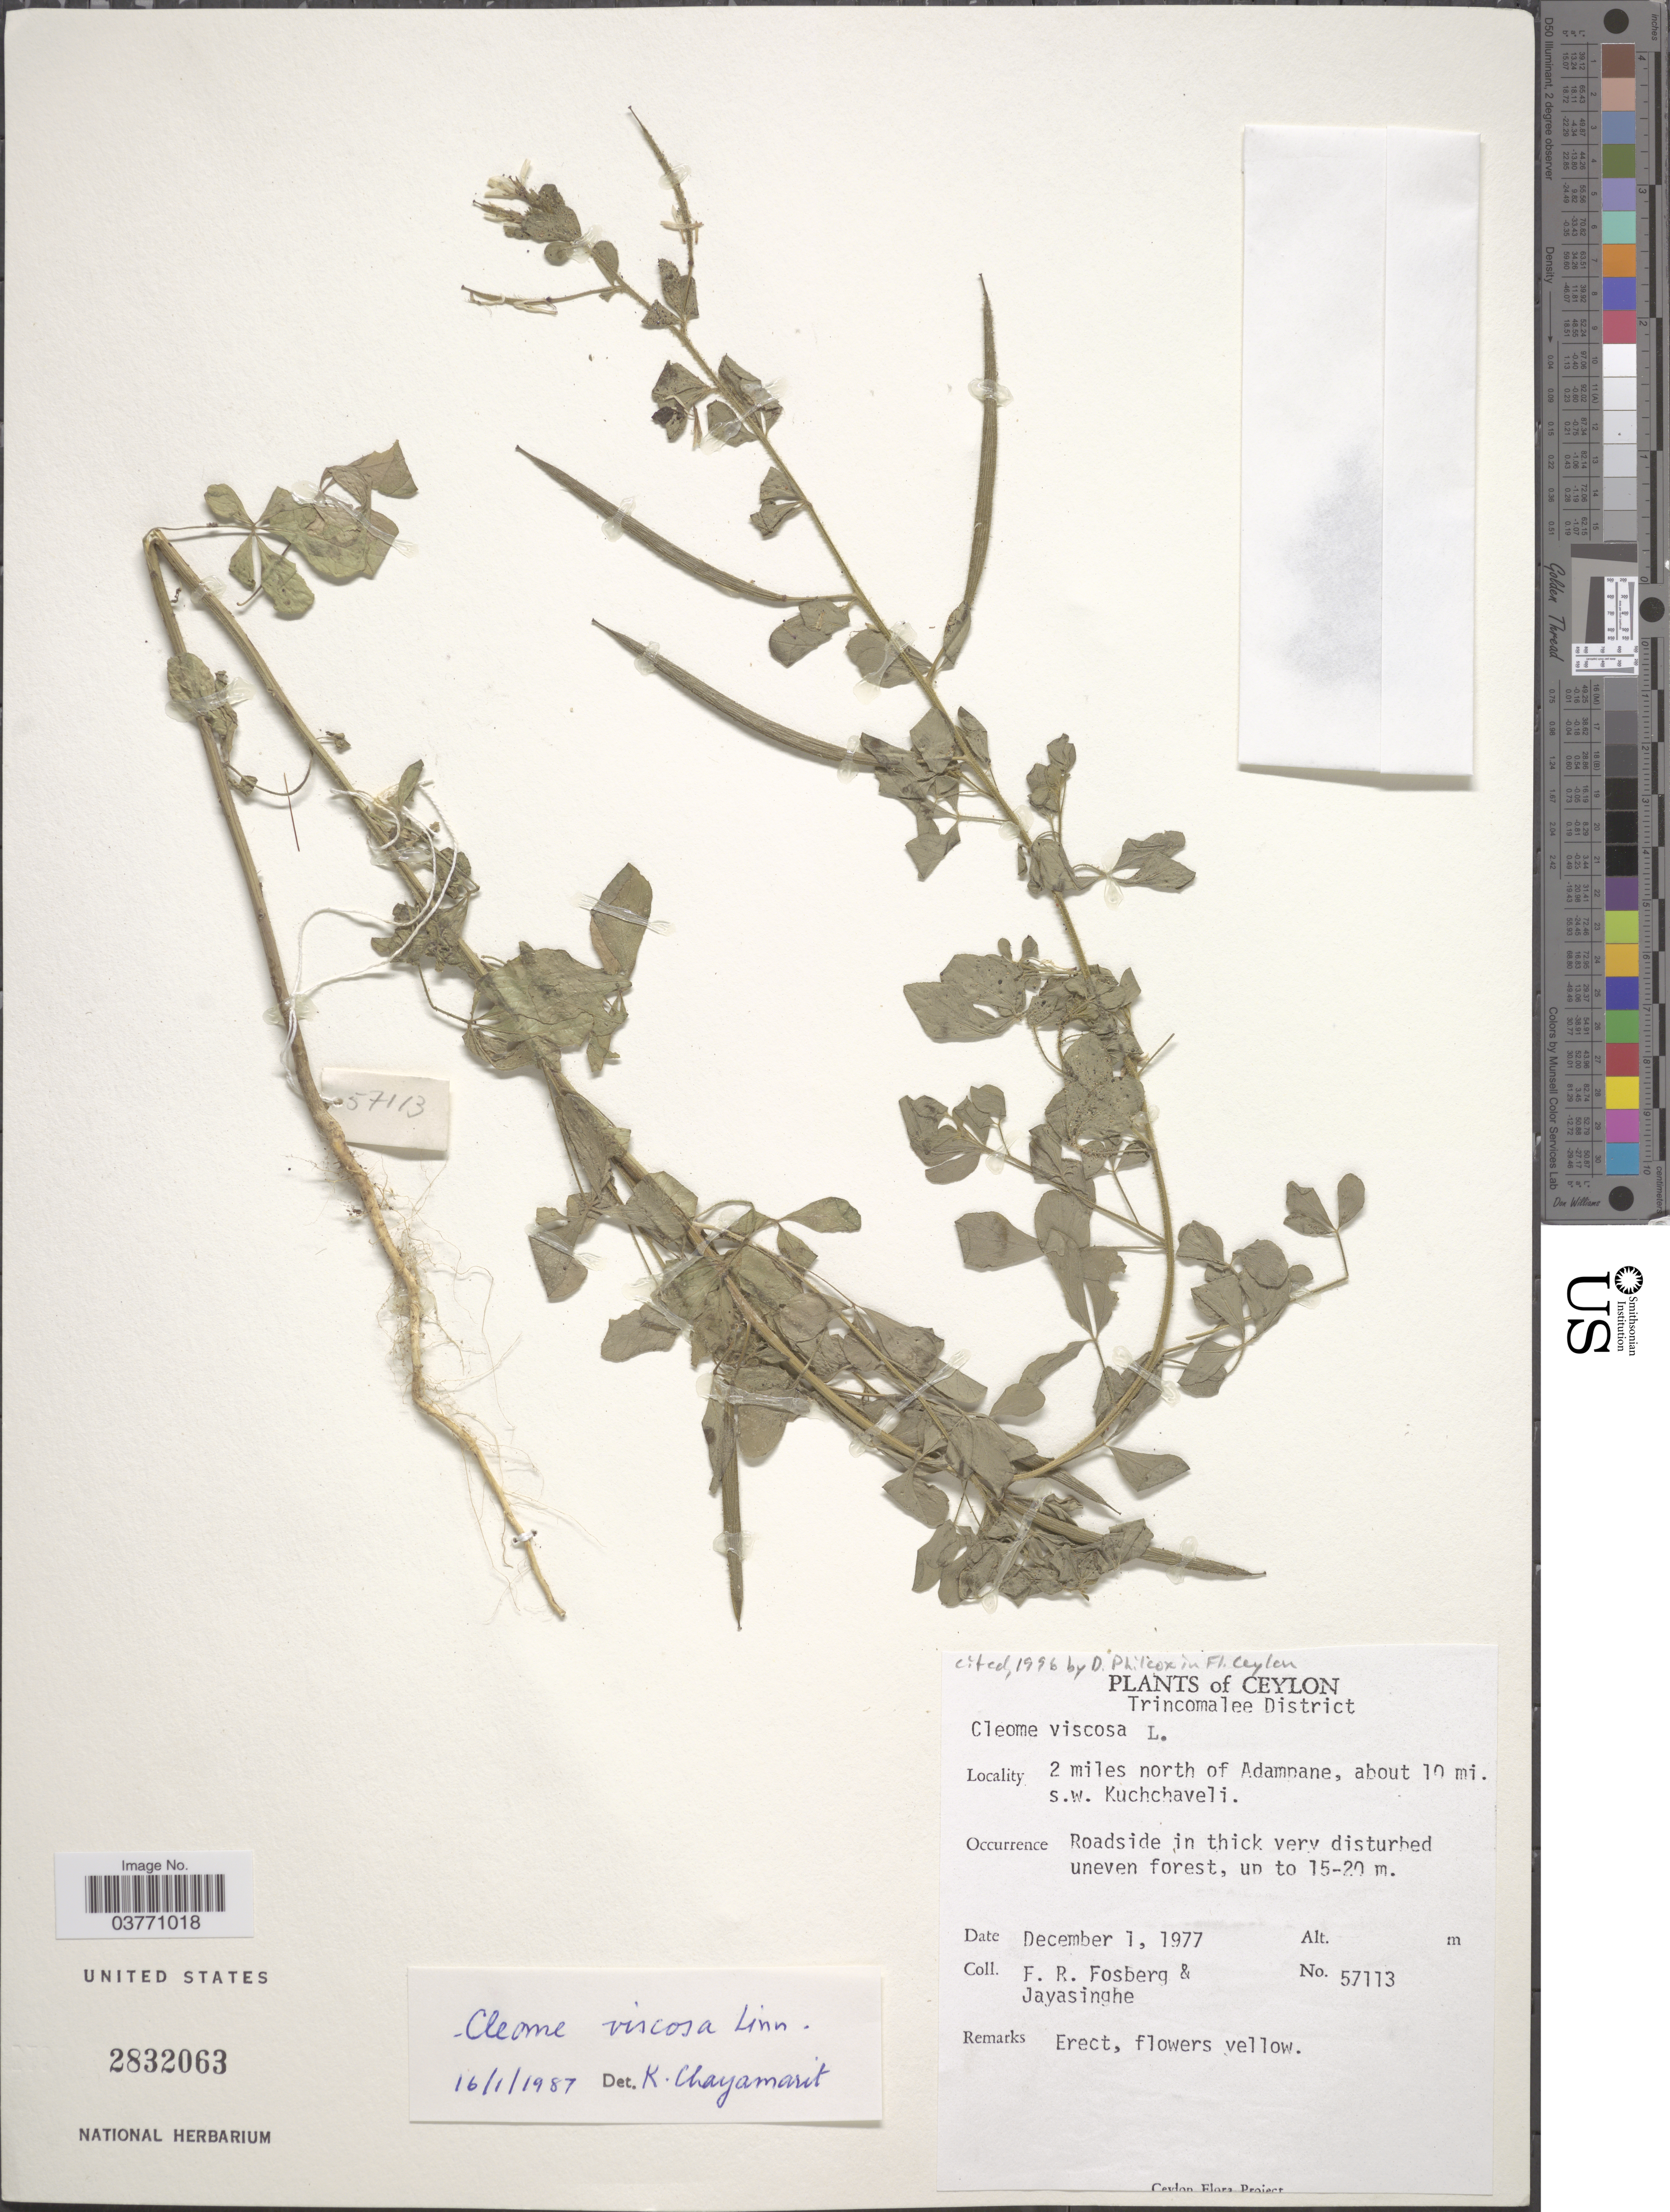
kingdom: Plantae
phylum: Tracheophyta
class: Magnoliopsida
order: Brassicales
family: Cleomaceae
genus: Arivela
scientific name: Arivela viscosa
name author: (L.) Raf.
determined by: Strong, M. T., (US), Smithsonian Institution - National Museum of Natural History (UNITED STATES)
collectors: F. R. Fosberg & -. Jayasinghe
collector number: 57113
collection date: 1977-12-01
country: Sri Lanka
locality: Ceylon. Trincomalee District. 2 miles north of Adamnane, about 10 mi. s.w. Kuchchaveli.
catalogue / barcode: US 2832063